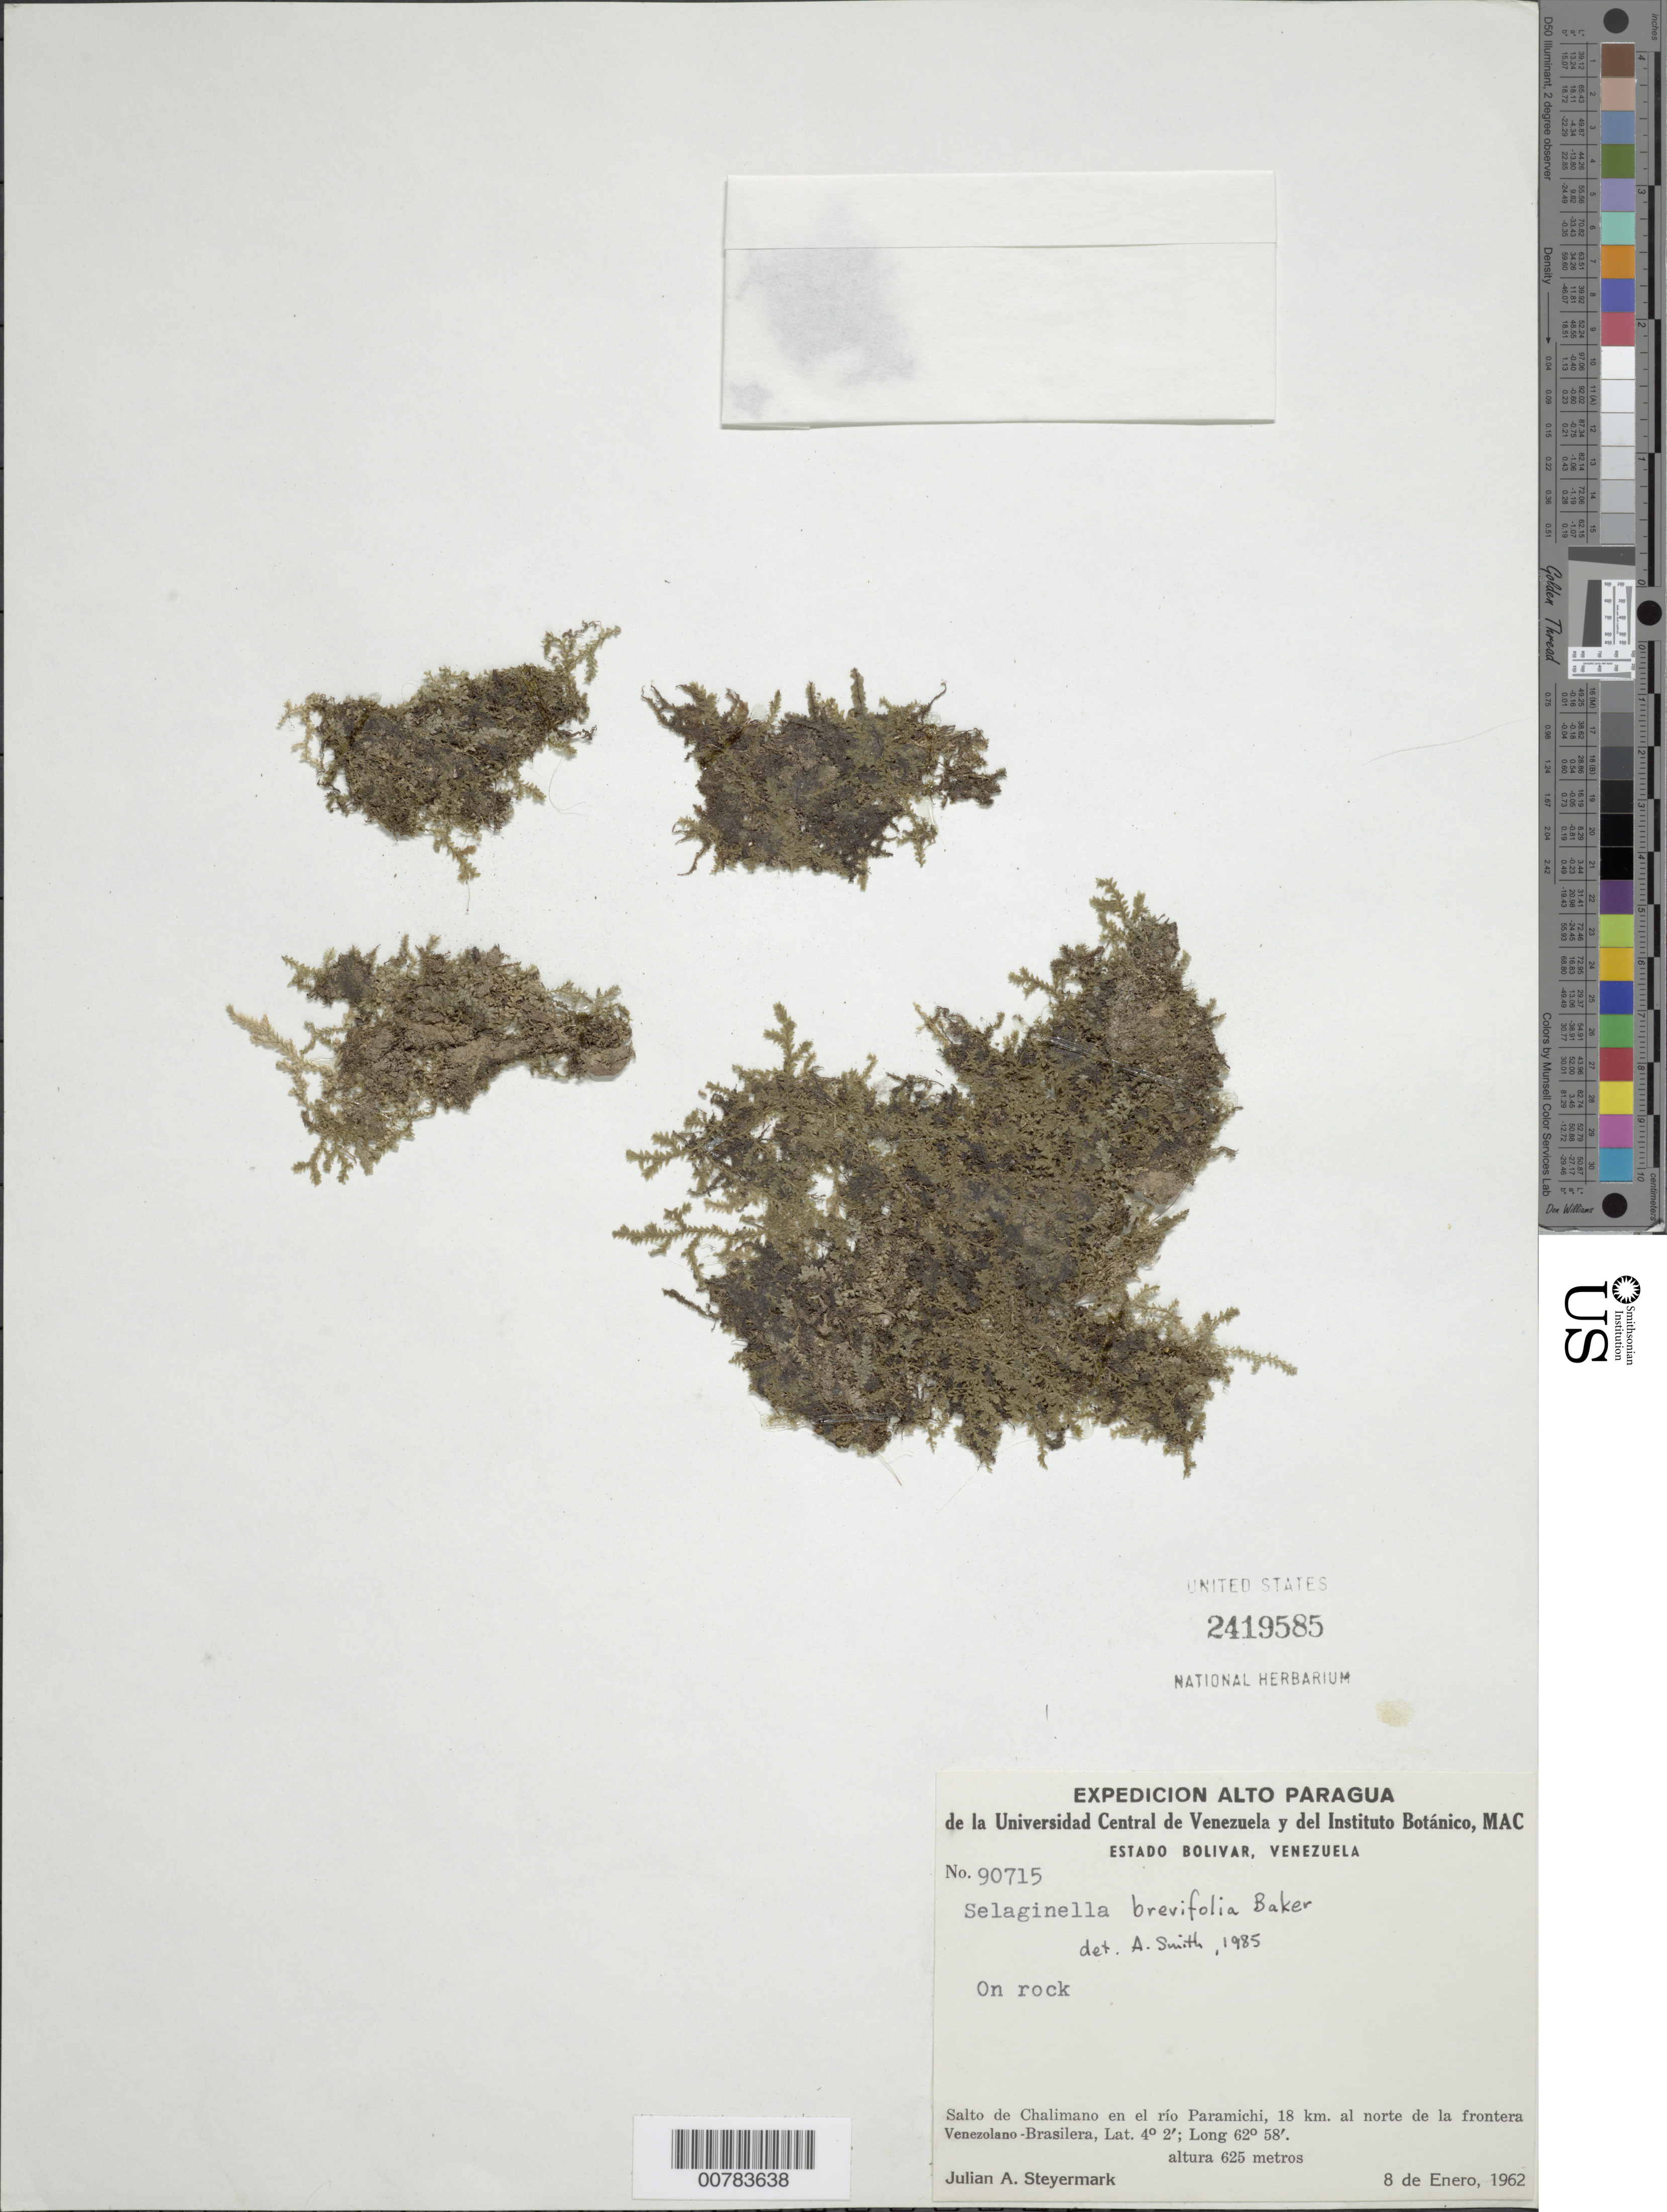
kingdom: Plantae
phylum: Tracheophyta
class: Lycopodiopsida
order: Selaginellales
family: Selaginellaceae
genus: Selaginella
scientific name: Selaginella brevifolia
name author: Baker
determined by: Smith, A.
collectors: J. Steyermark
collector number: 90715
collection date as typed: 8-Jan-62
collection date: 1962-01-08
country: Venezuela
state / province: Bolívar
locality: Salto de Chalimano, Río Paramichi, 18 km N de la frontera Venezolano-Brasilera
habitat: On rock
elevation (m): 625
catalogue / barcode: US 2419585